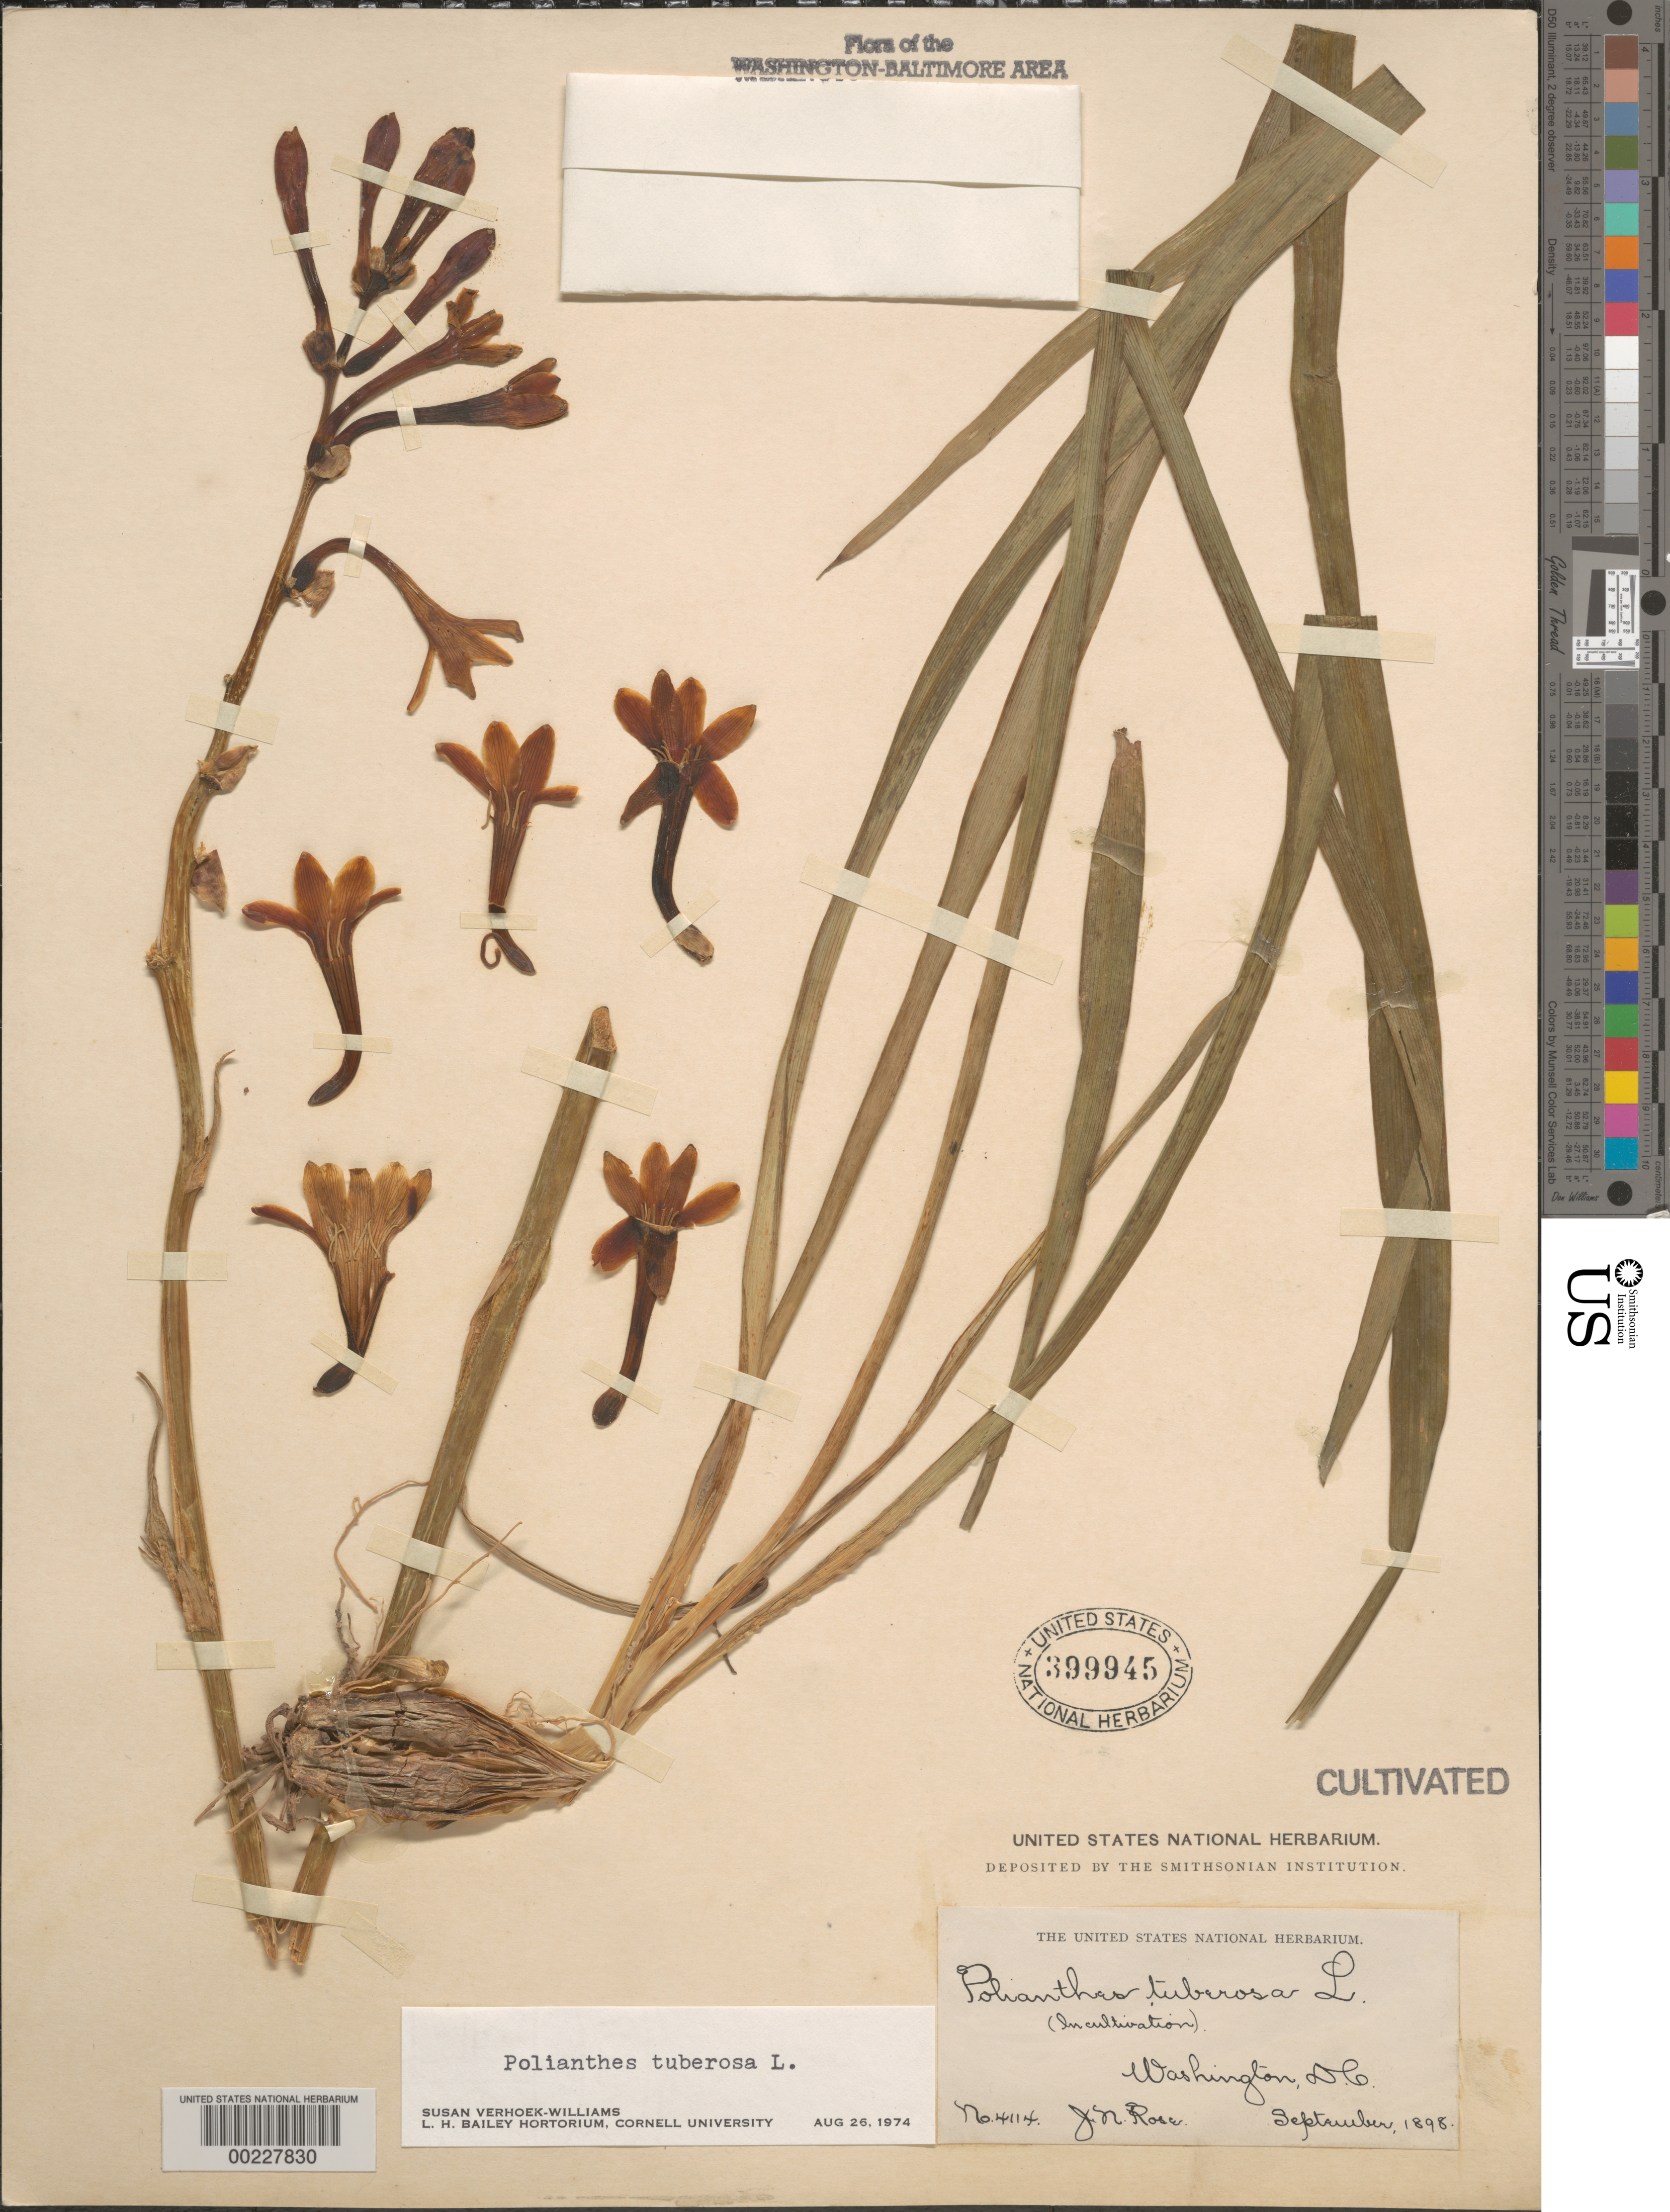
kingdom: Plantae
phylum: Tracheophyta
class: Liliopsida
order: Asparagales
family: Asparagaceae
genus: Polianthes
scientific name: Polianthes tuberosa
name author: L.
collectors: J. N. Rose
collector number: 4114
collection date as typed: Sep 1898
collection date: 1898-09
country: United States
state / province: District of Columbia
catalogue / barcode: US 399945